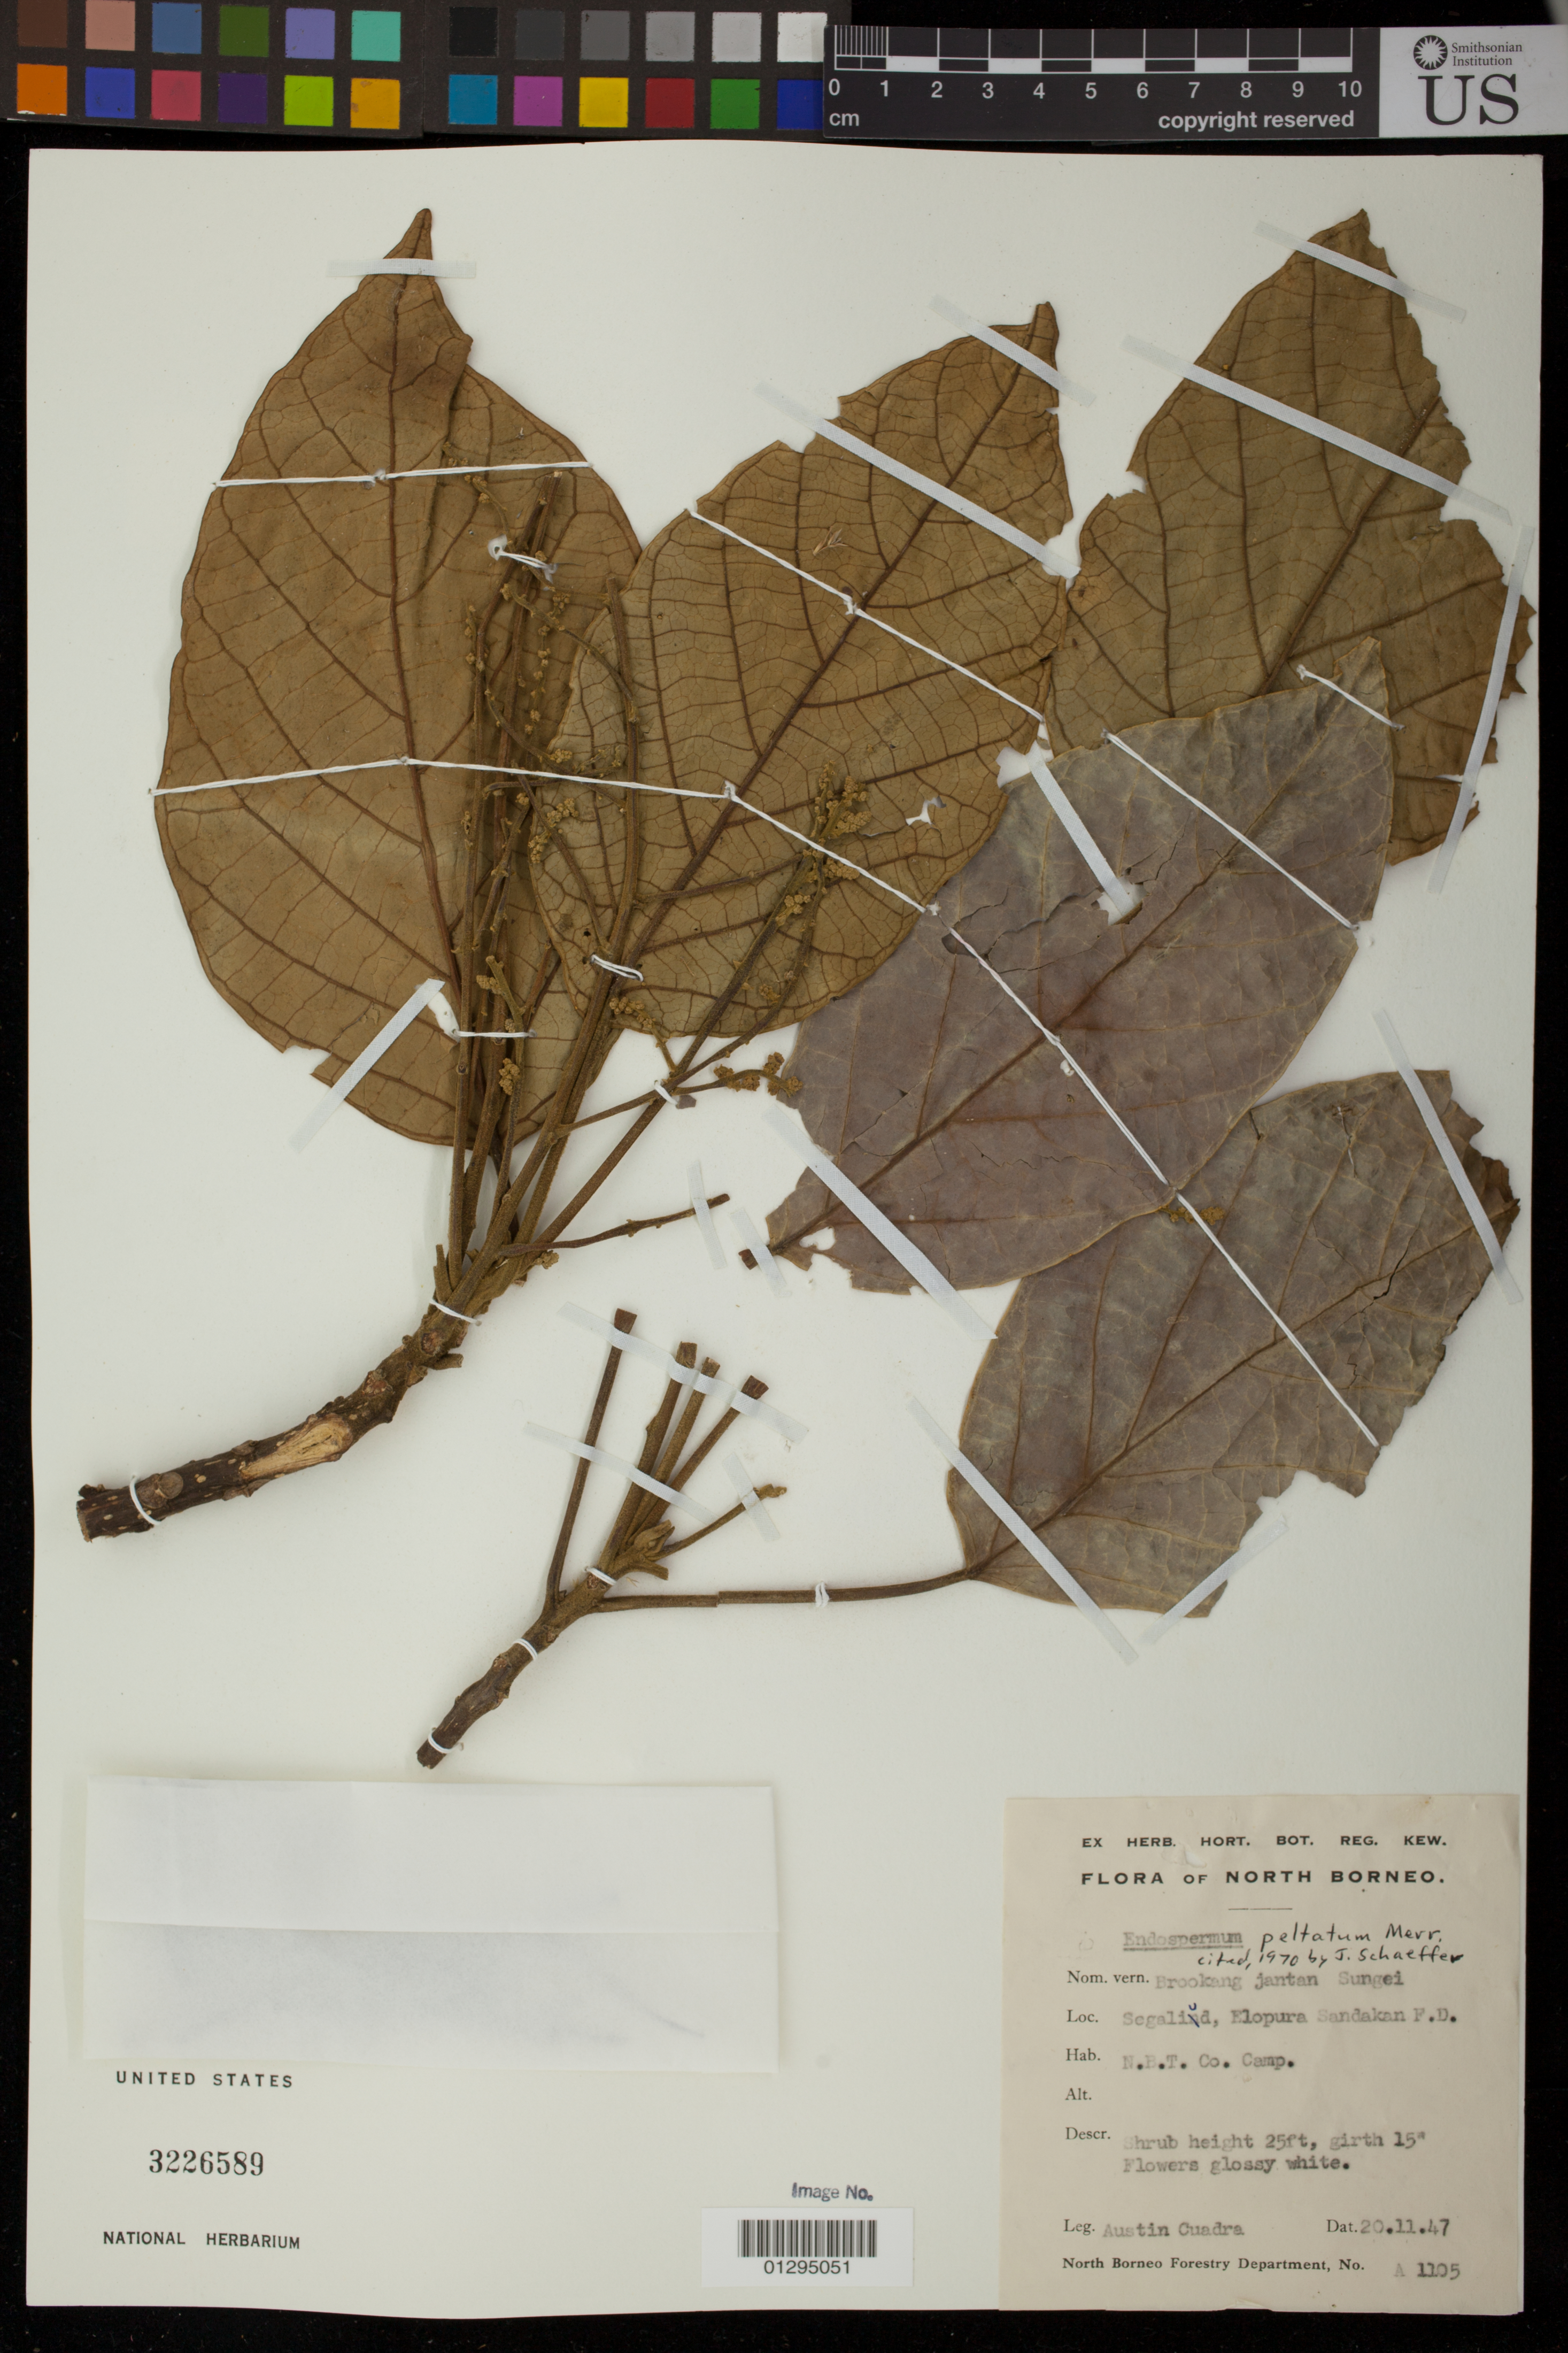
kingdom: Plantae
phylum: Tracheophyta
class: Magnoliopsida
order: Malpighiales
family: Euphorbiaceae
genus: Endospermum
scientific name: Endospermum peltatum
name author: Merr.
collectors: A. Cuadra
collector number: A 1105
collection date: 1947-11-20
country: Malaysia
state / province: Sabah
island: Borneo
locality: Segaliud, Elopura Sandakan F.D.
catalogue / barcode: US 3226589